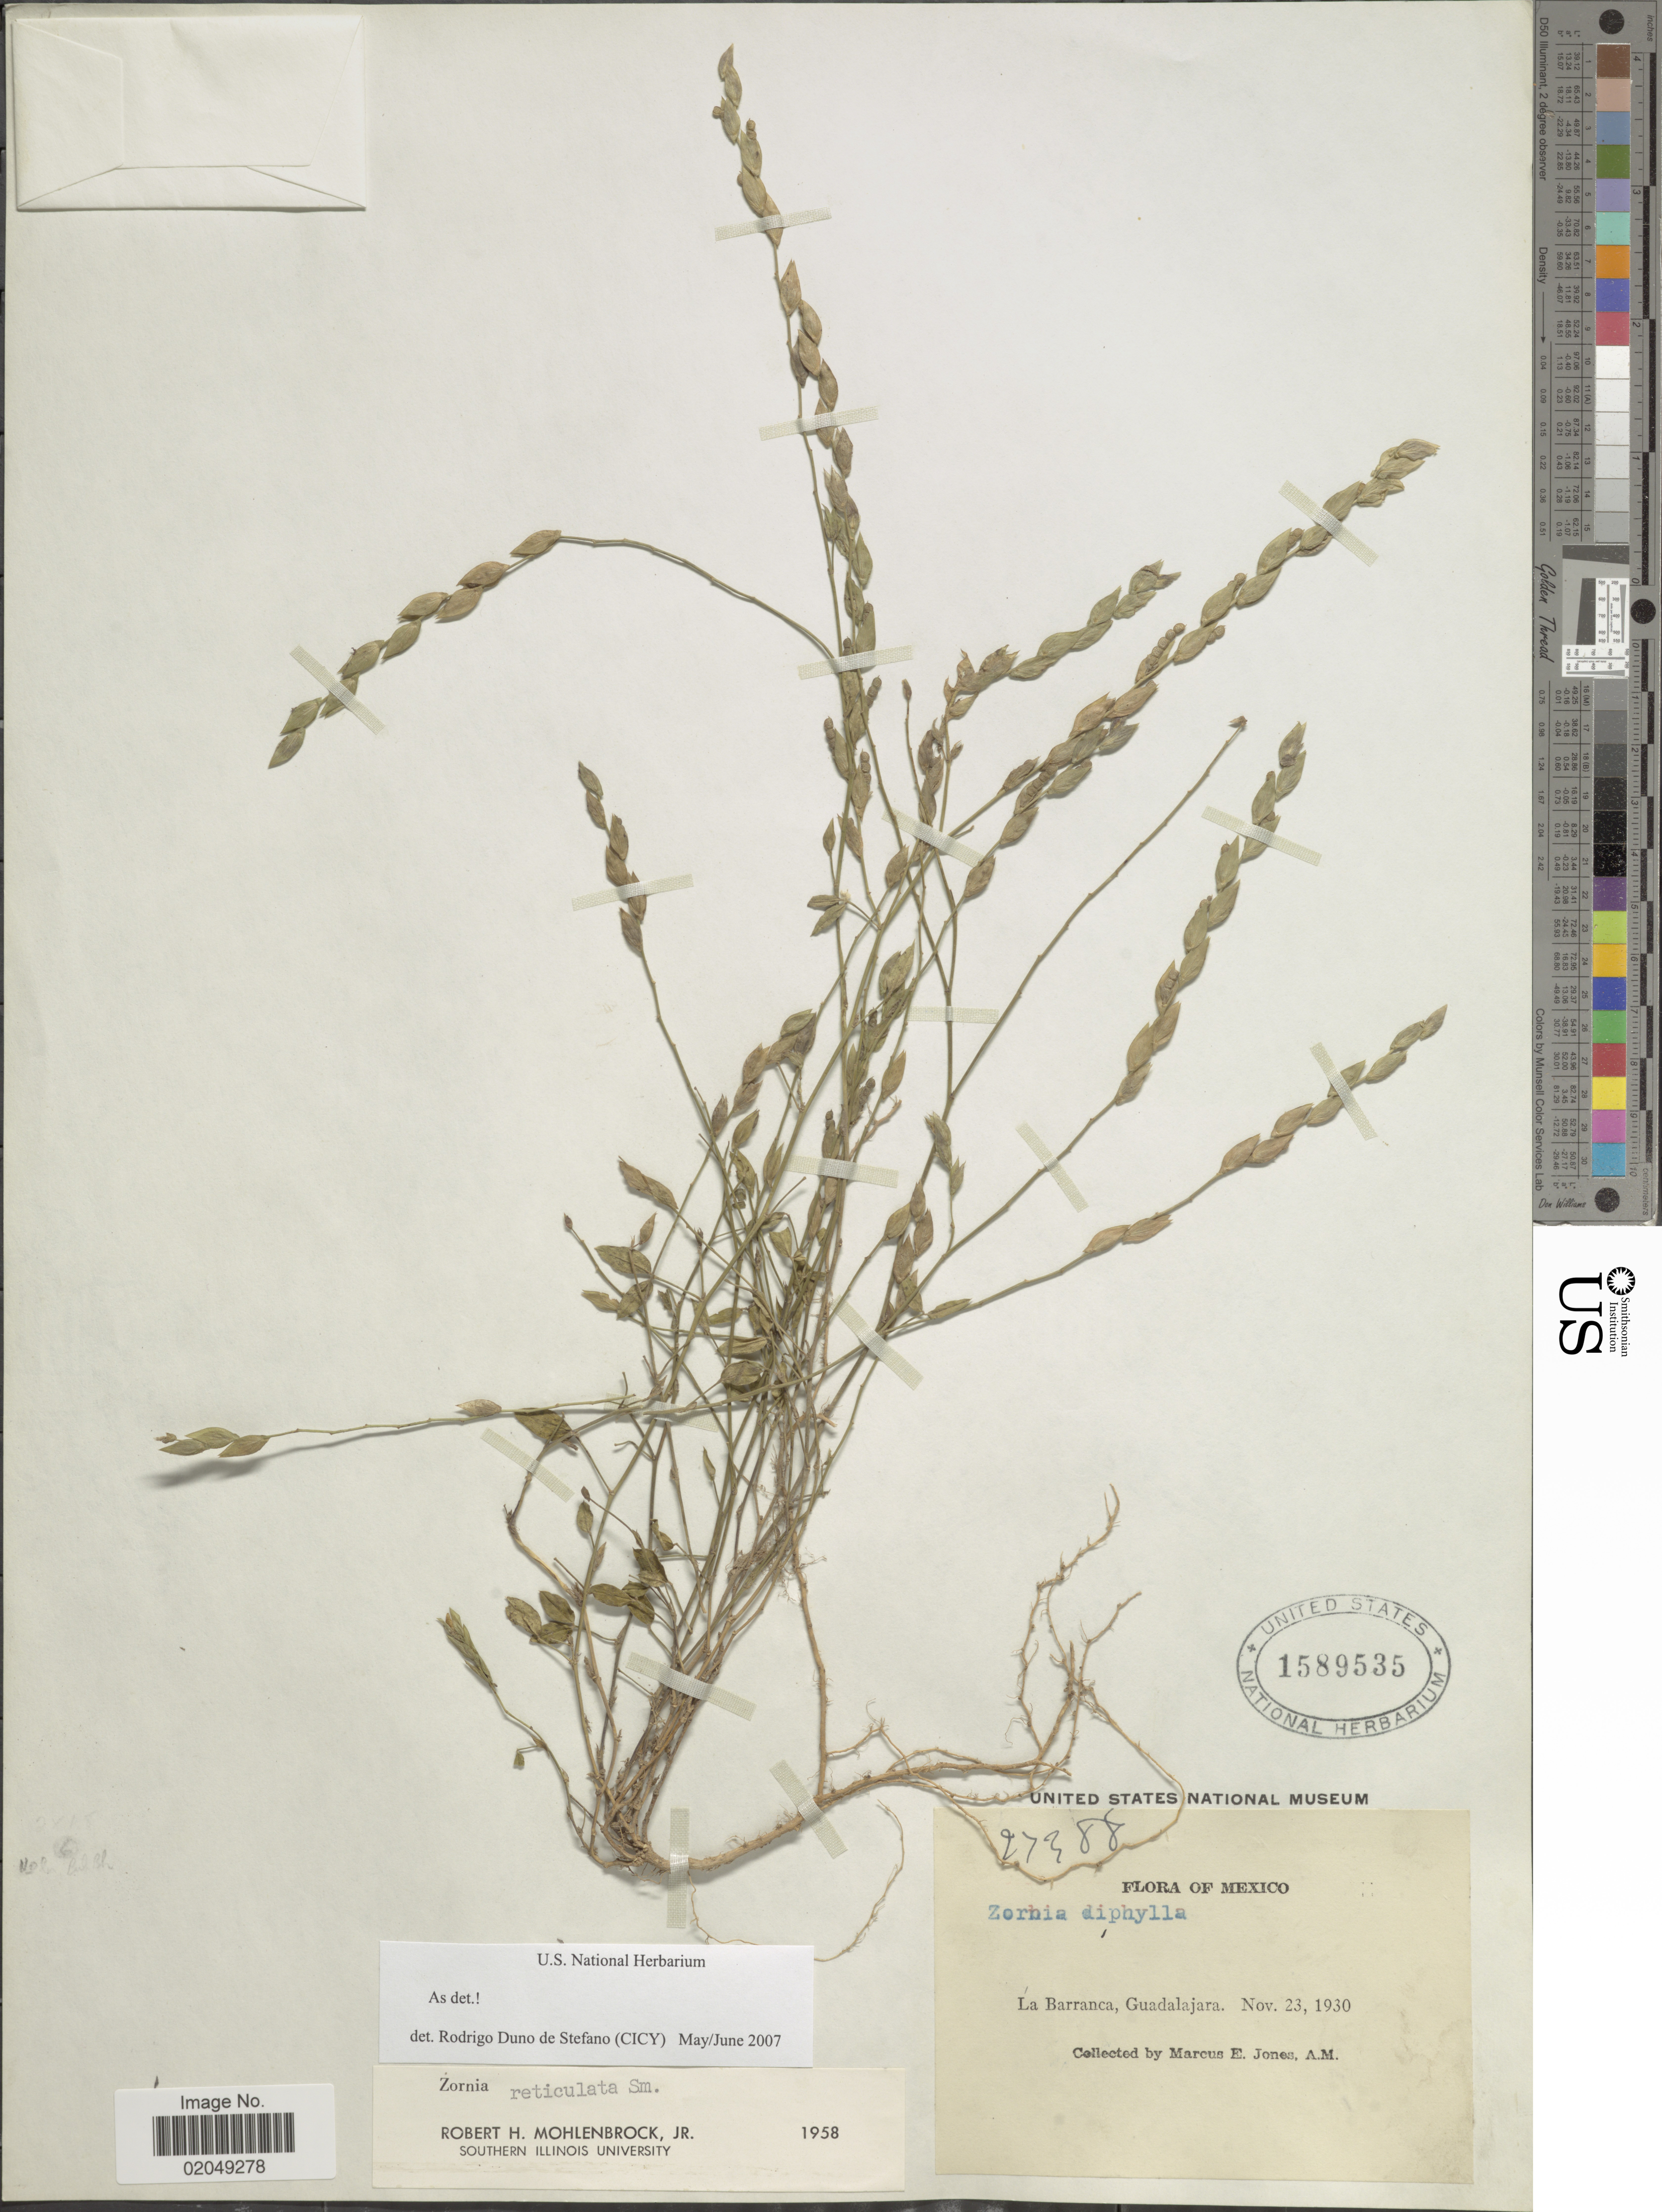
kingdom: Plantae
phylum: Tracheophyta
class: Magnoliopsida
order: Fabales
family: Fabaceae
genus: Zornia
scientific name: Zornia reticulata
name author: Sm.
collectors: M. E. Jones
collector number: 27388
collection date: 1930-11-23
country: Mexico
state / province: Jalisco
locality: La Barranca, Guadalajara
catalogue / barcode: US 1589535